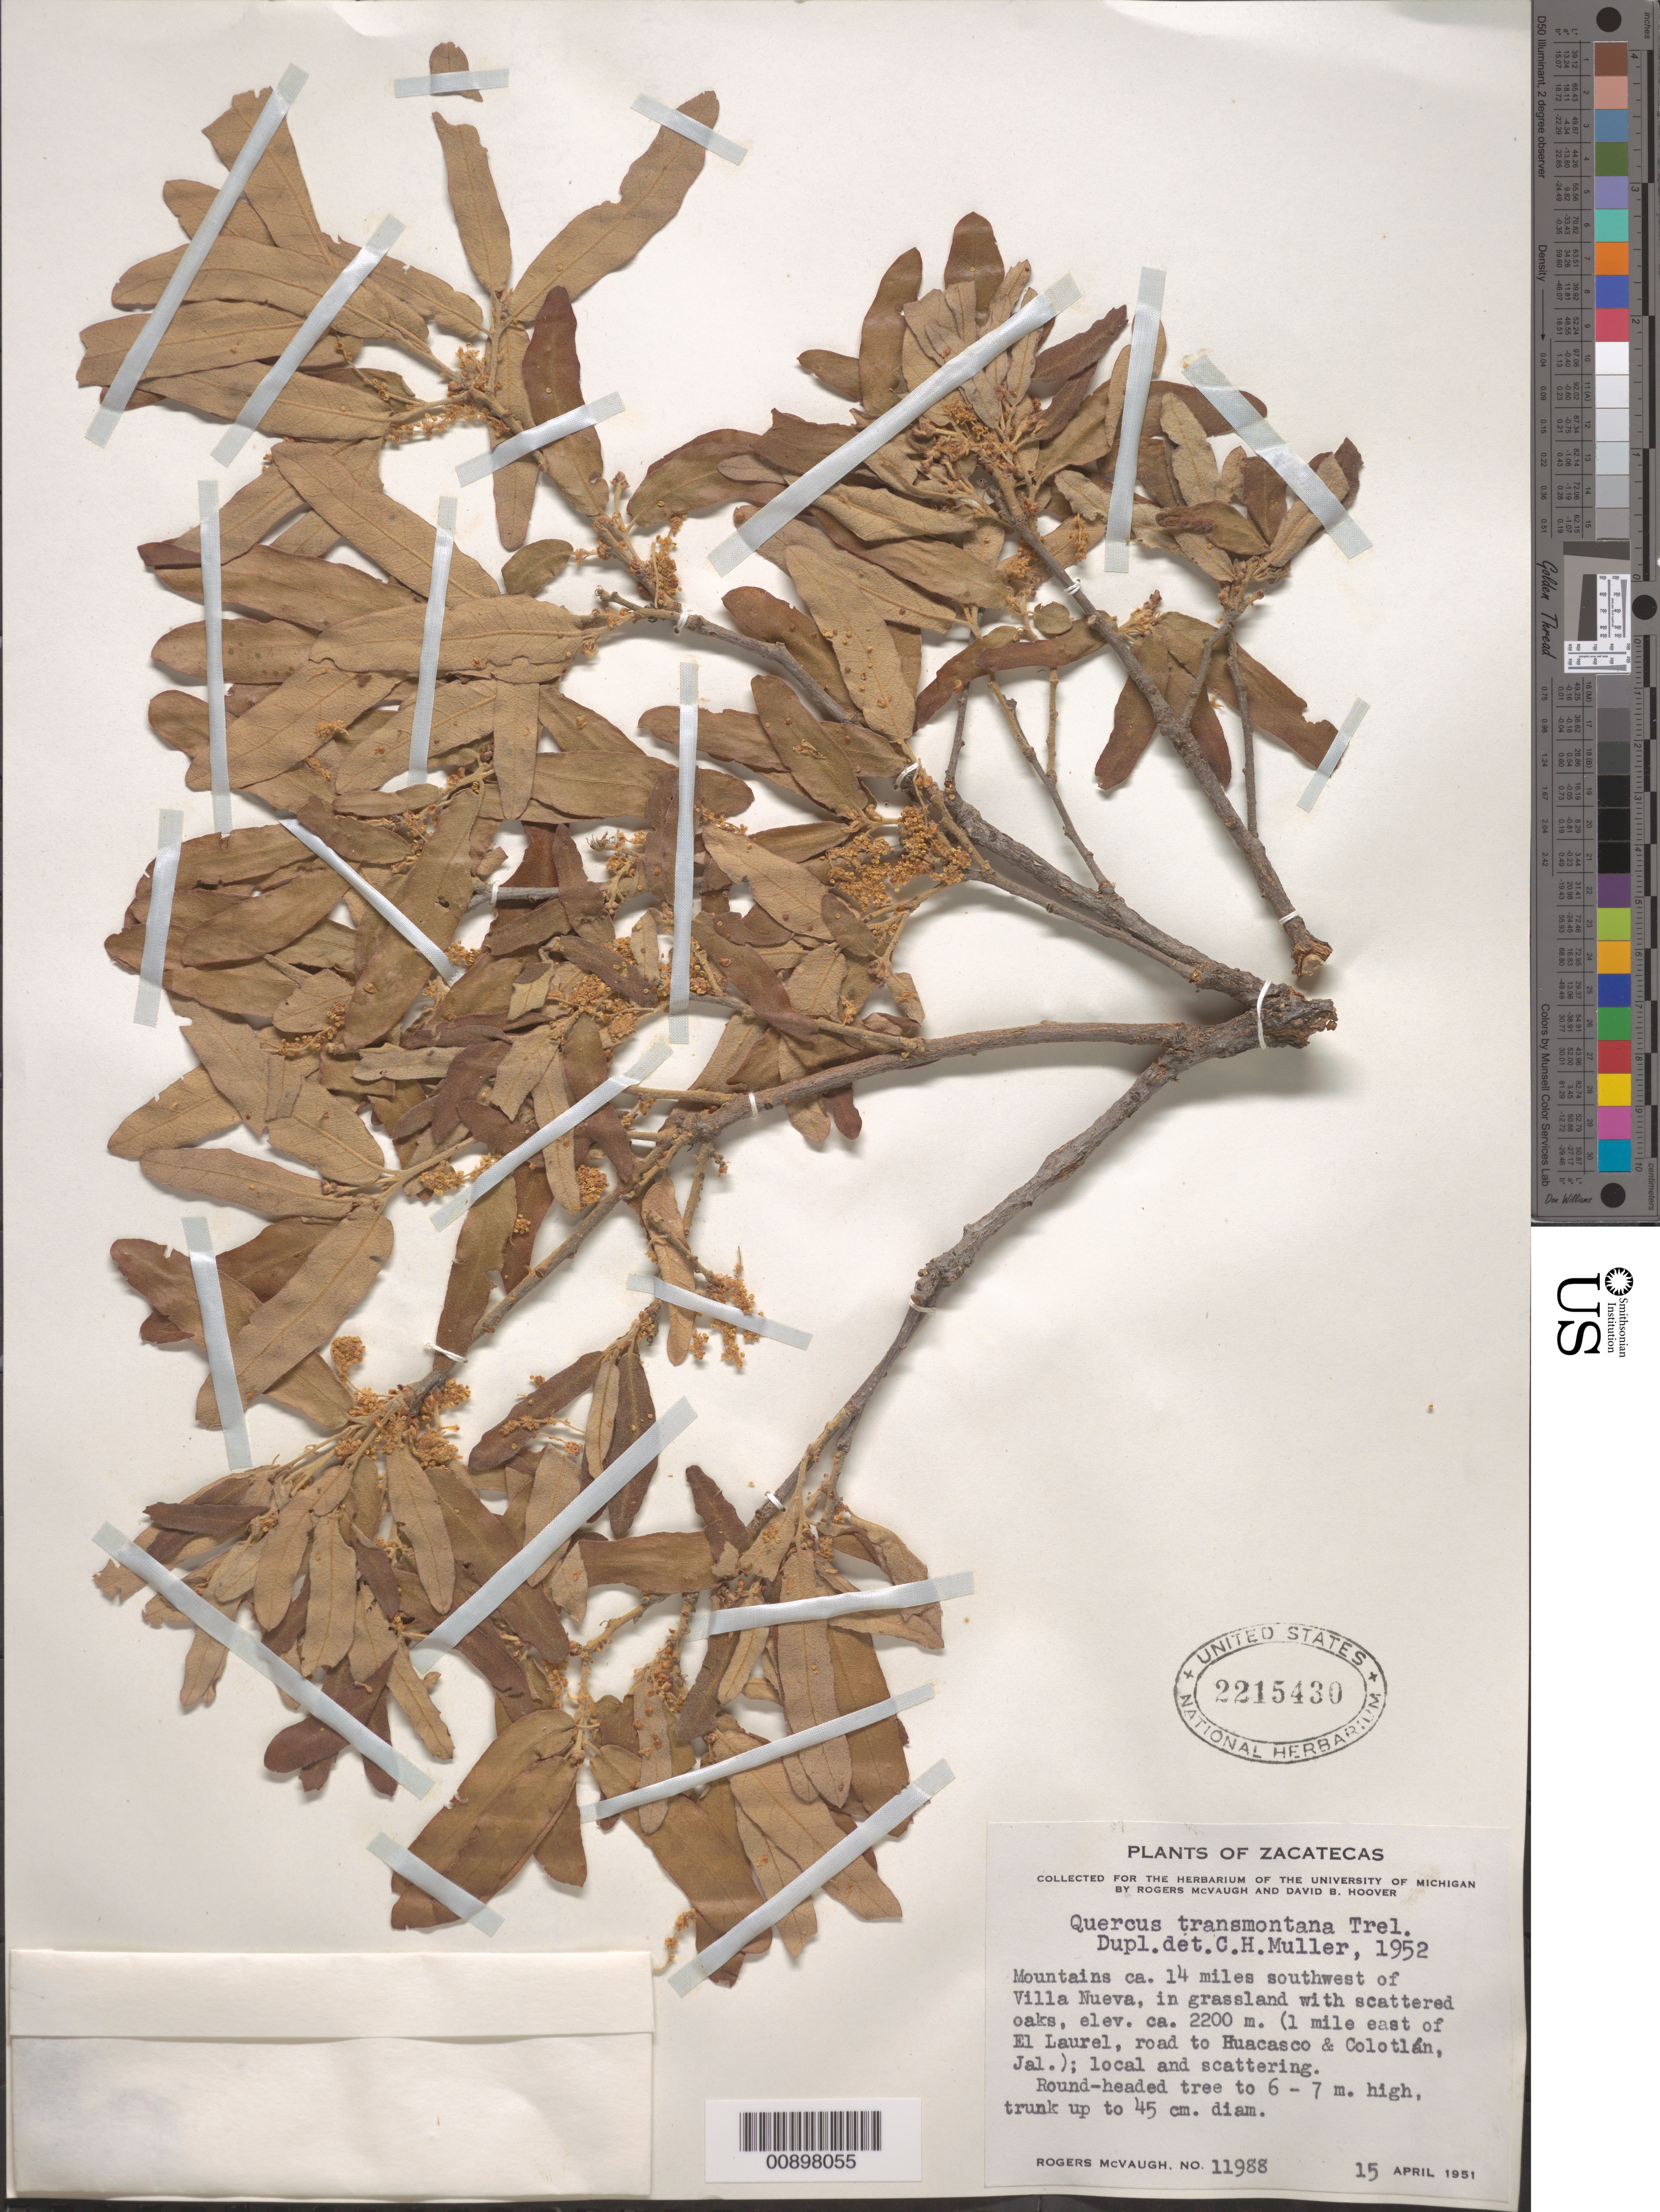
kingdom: Plantae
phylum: Tracheophyta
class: Magnoliopsida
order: Fagales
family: Fagaceae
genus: Quercus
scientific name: Quercus transmontana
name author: Trel.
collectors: R. McVaugh & D. B. Hoover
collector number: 11988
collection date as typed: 15 Apr 1951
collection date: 1951-04-15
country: Mexico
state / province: Zacatecas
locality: Mountains ca. 14 miles southwest of Villa Nueva (1 mile east of El Laurel, road to Huacasco & Colotlán, Jal.).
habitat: In grassland with scattered oaks.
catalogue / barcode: US 2215430